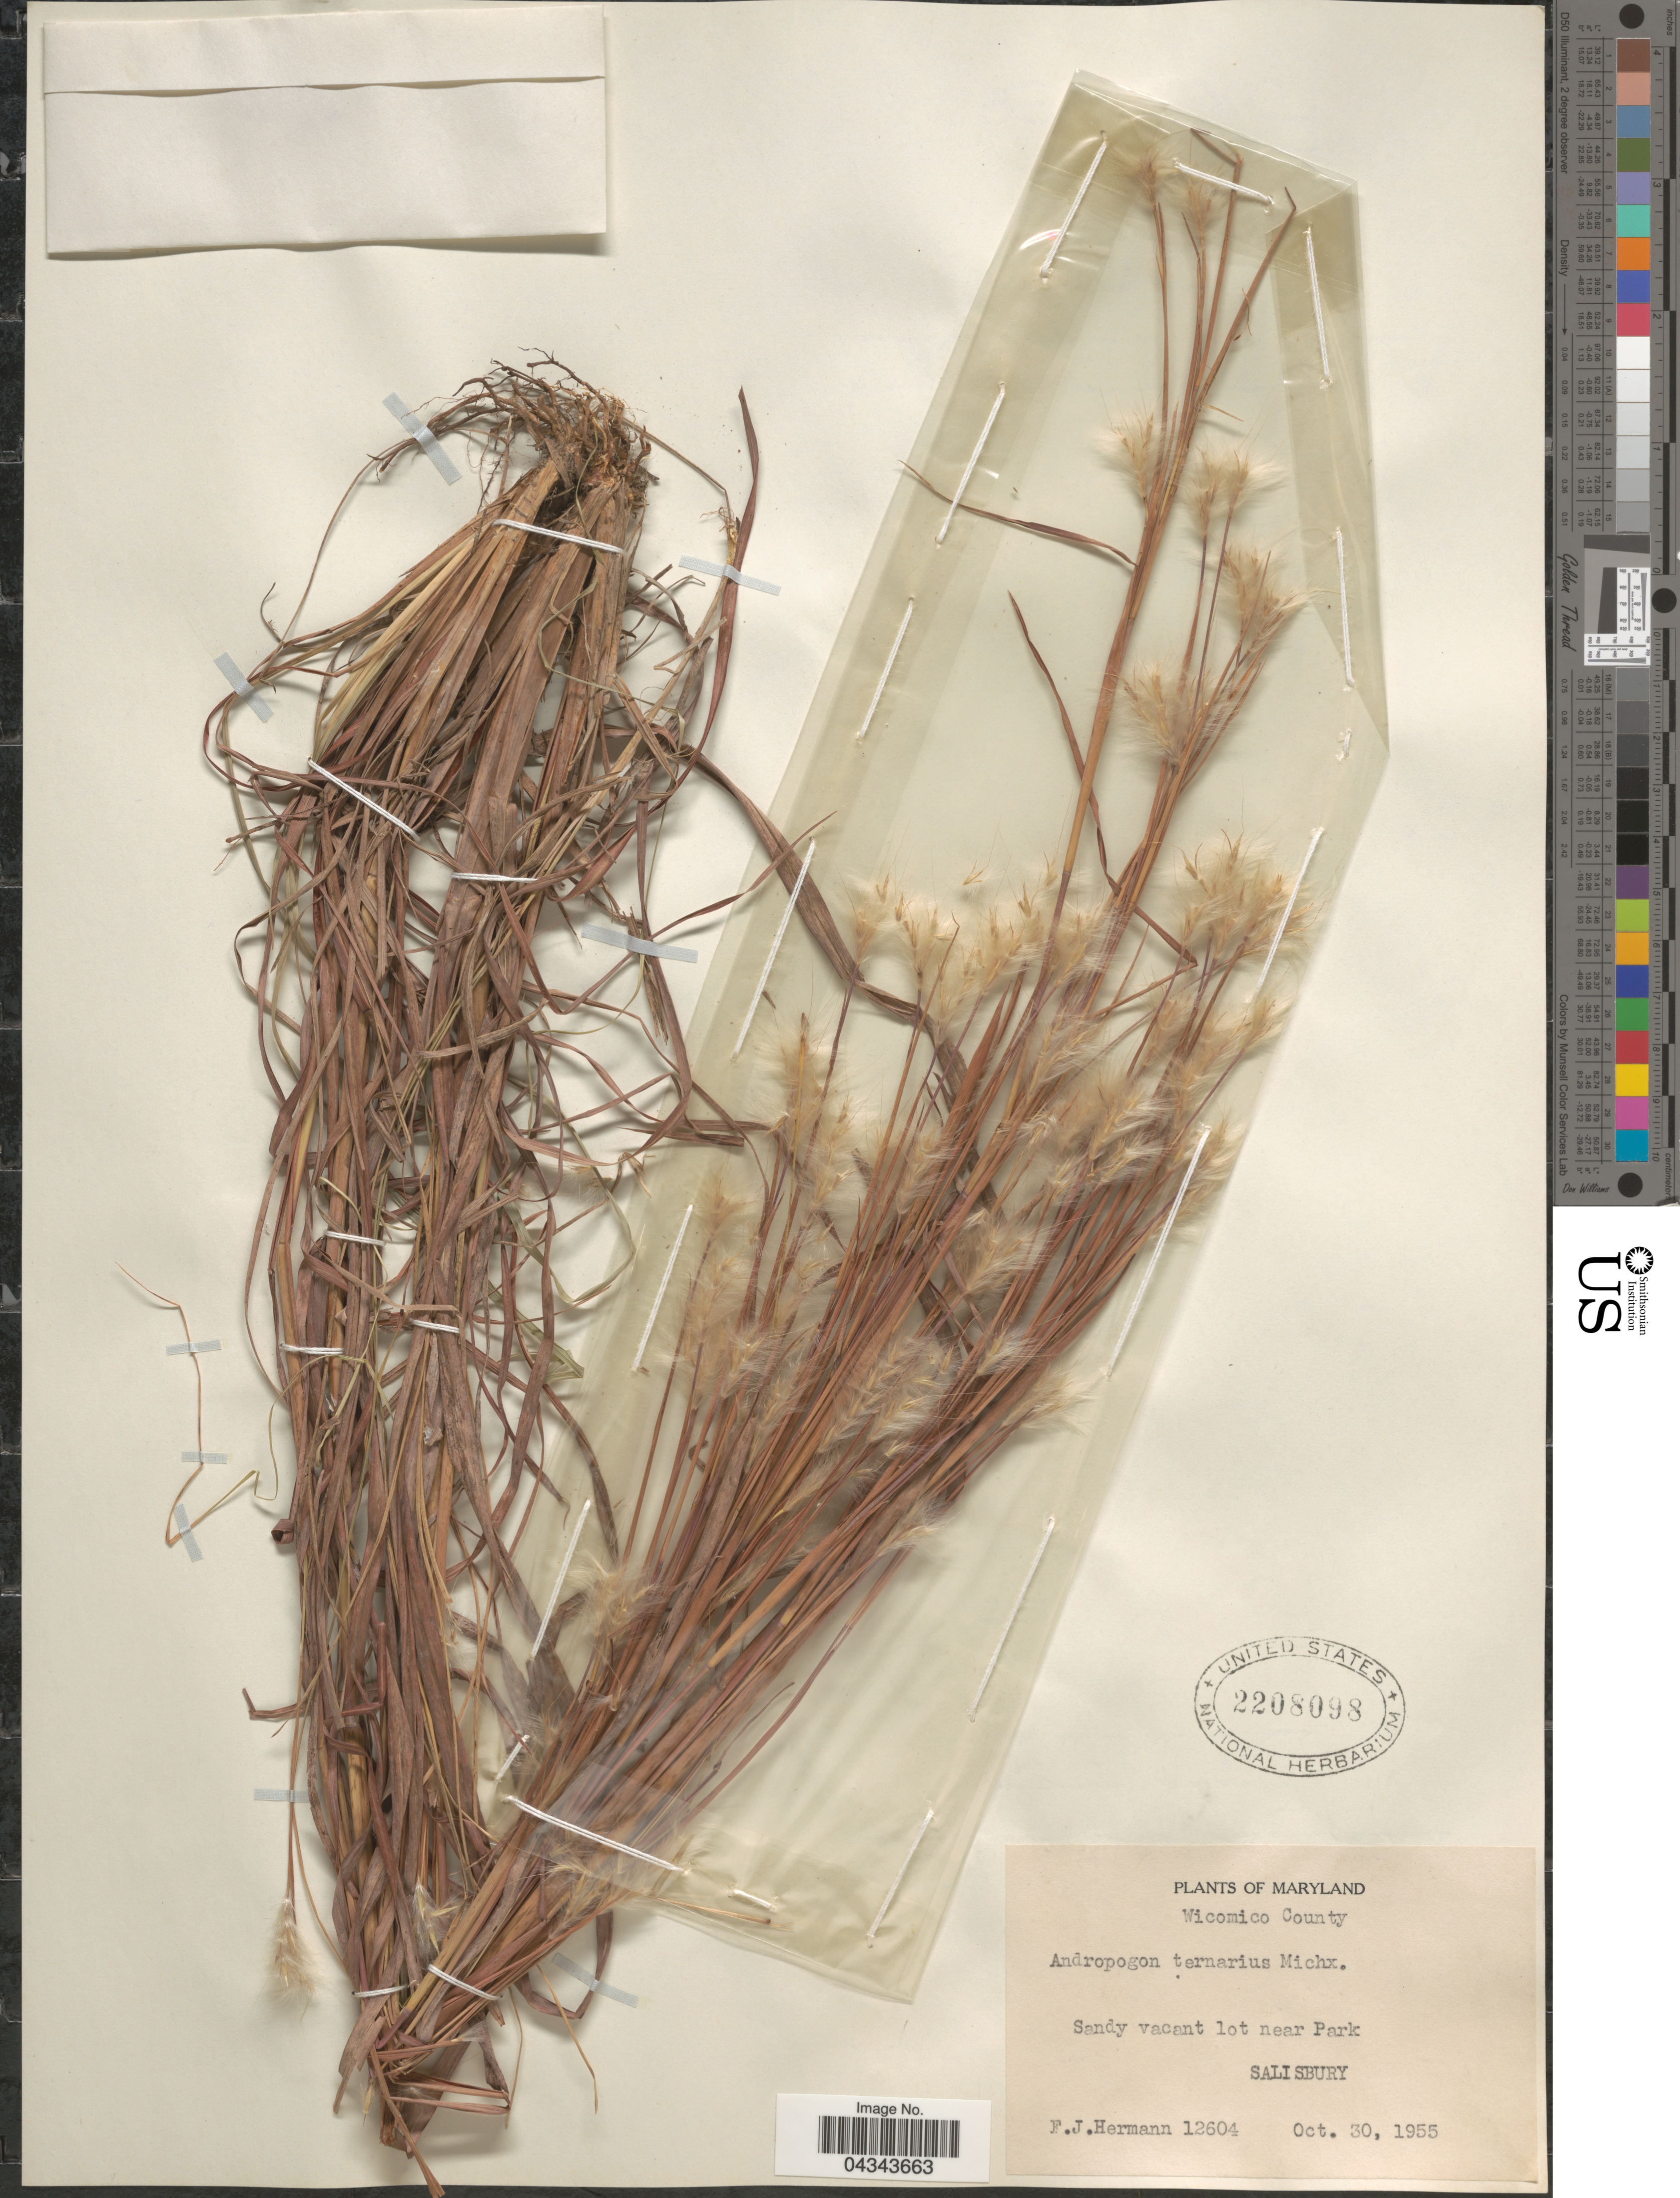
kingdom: Plantae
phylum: Tracheophyta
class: Liliopsida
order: Poales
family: Poaceae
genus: Andropogon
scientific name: Andropogon ternarius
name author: Michx.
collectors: F. J. Hermann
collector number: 12604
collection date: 1955-10-30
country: United States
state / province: Maryland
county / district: Wicomico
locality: Wicomico County. Sandy vacant lot near Park. Salisbury.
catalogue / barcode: US 2208098